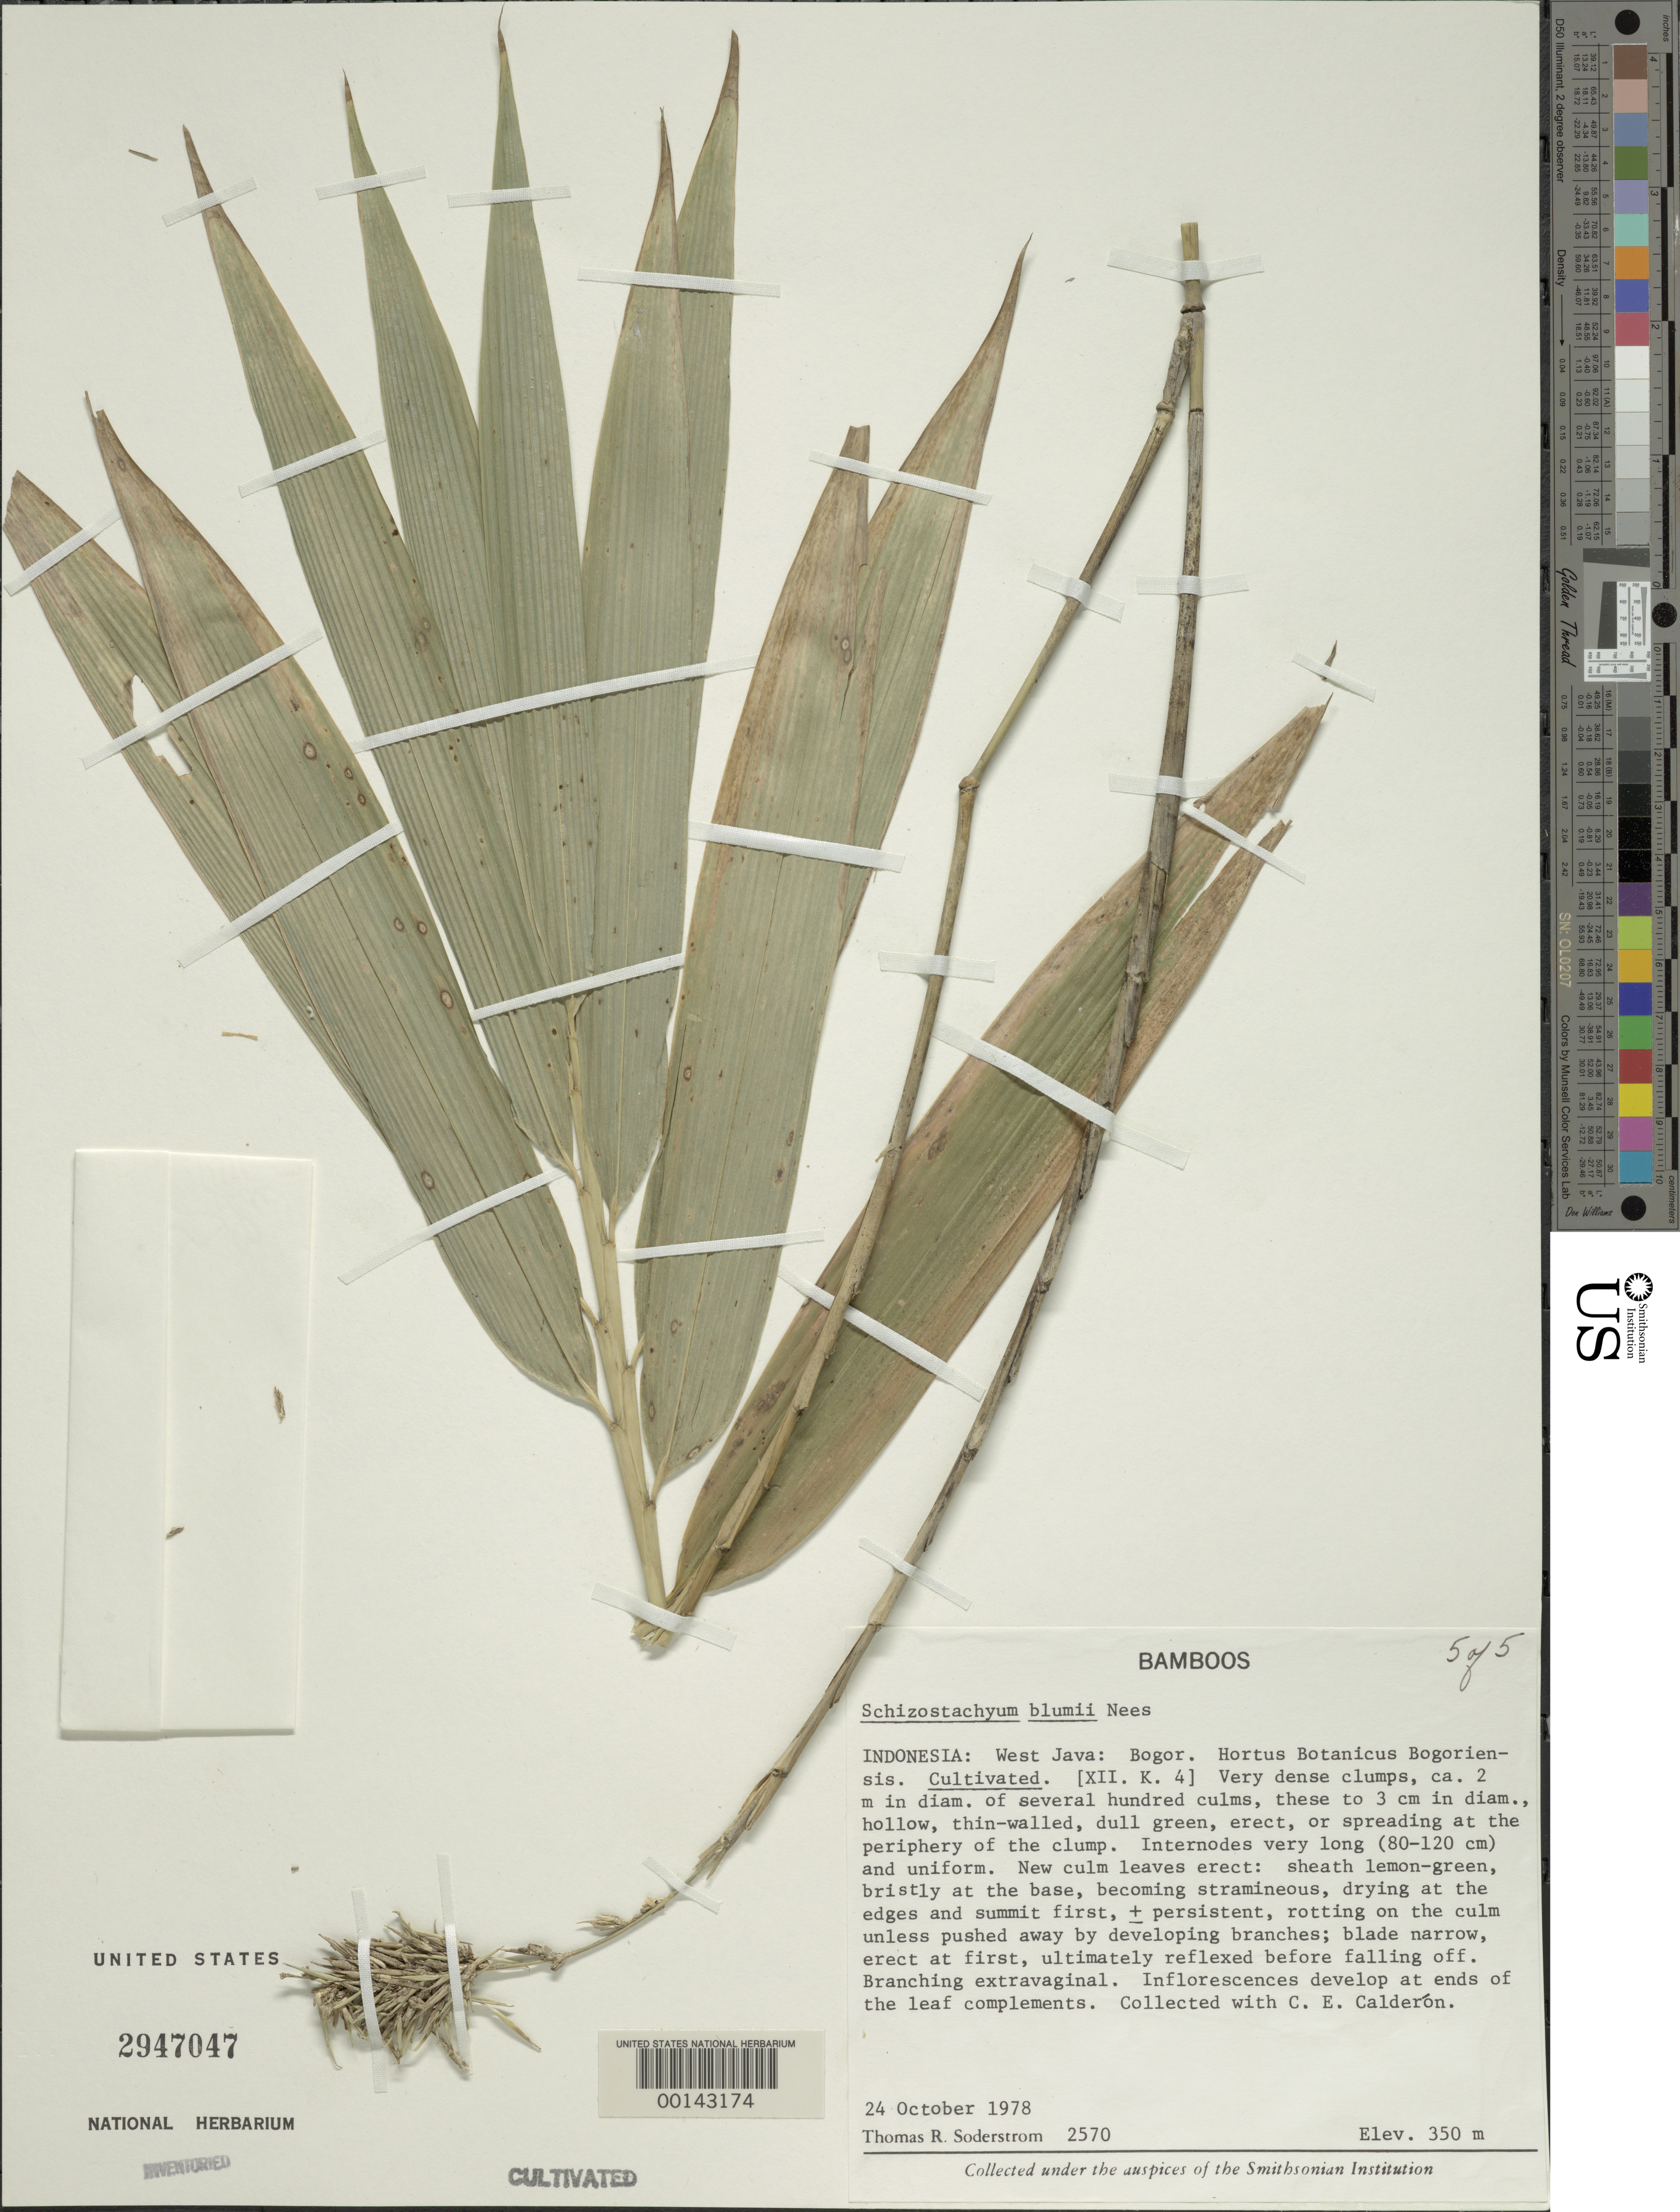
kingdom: Plantae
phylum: Tracheophyta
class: Liliopsida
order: Poales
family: Poaceae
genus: Schizostachyum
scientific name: Schizostachyum blumei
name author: Nees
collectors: T. R. Soderstrom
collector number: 2570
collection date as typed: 24 Oct 1978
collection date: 1978-10-24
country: Indonesia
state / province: Java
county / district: Jawa Barat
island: Java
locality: Bogor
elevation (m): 350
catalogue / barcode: US 2947047